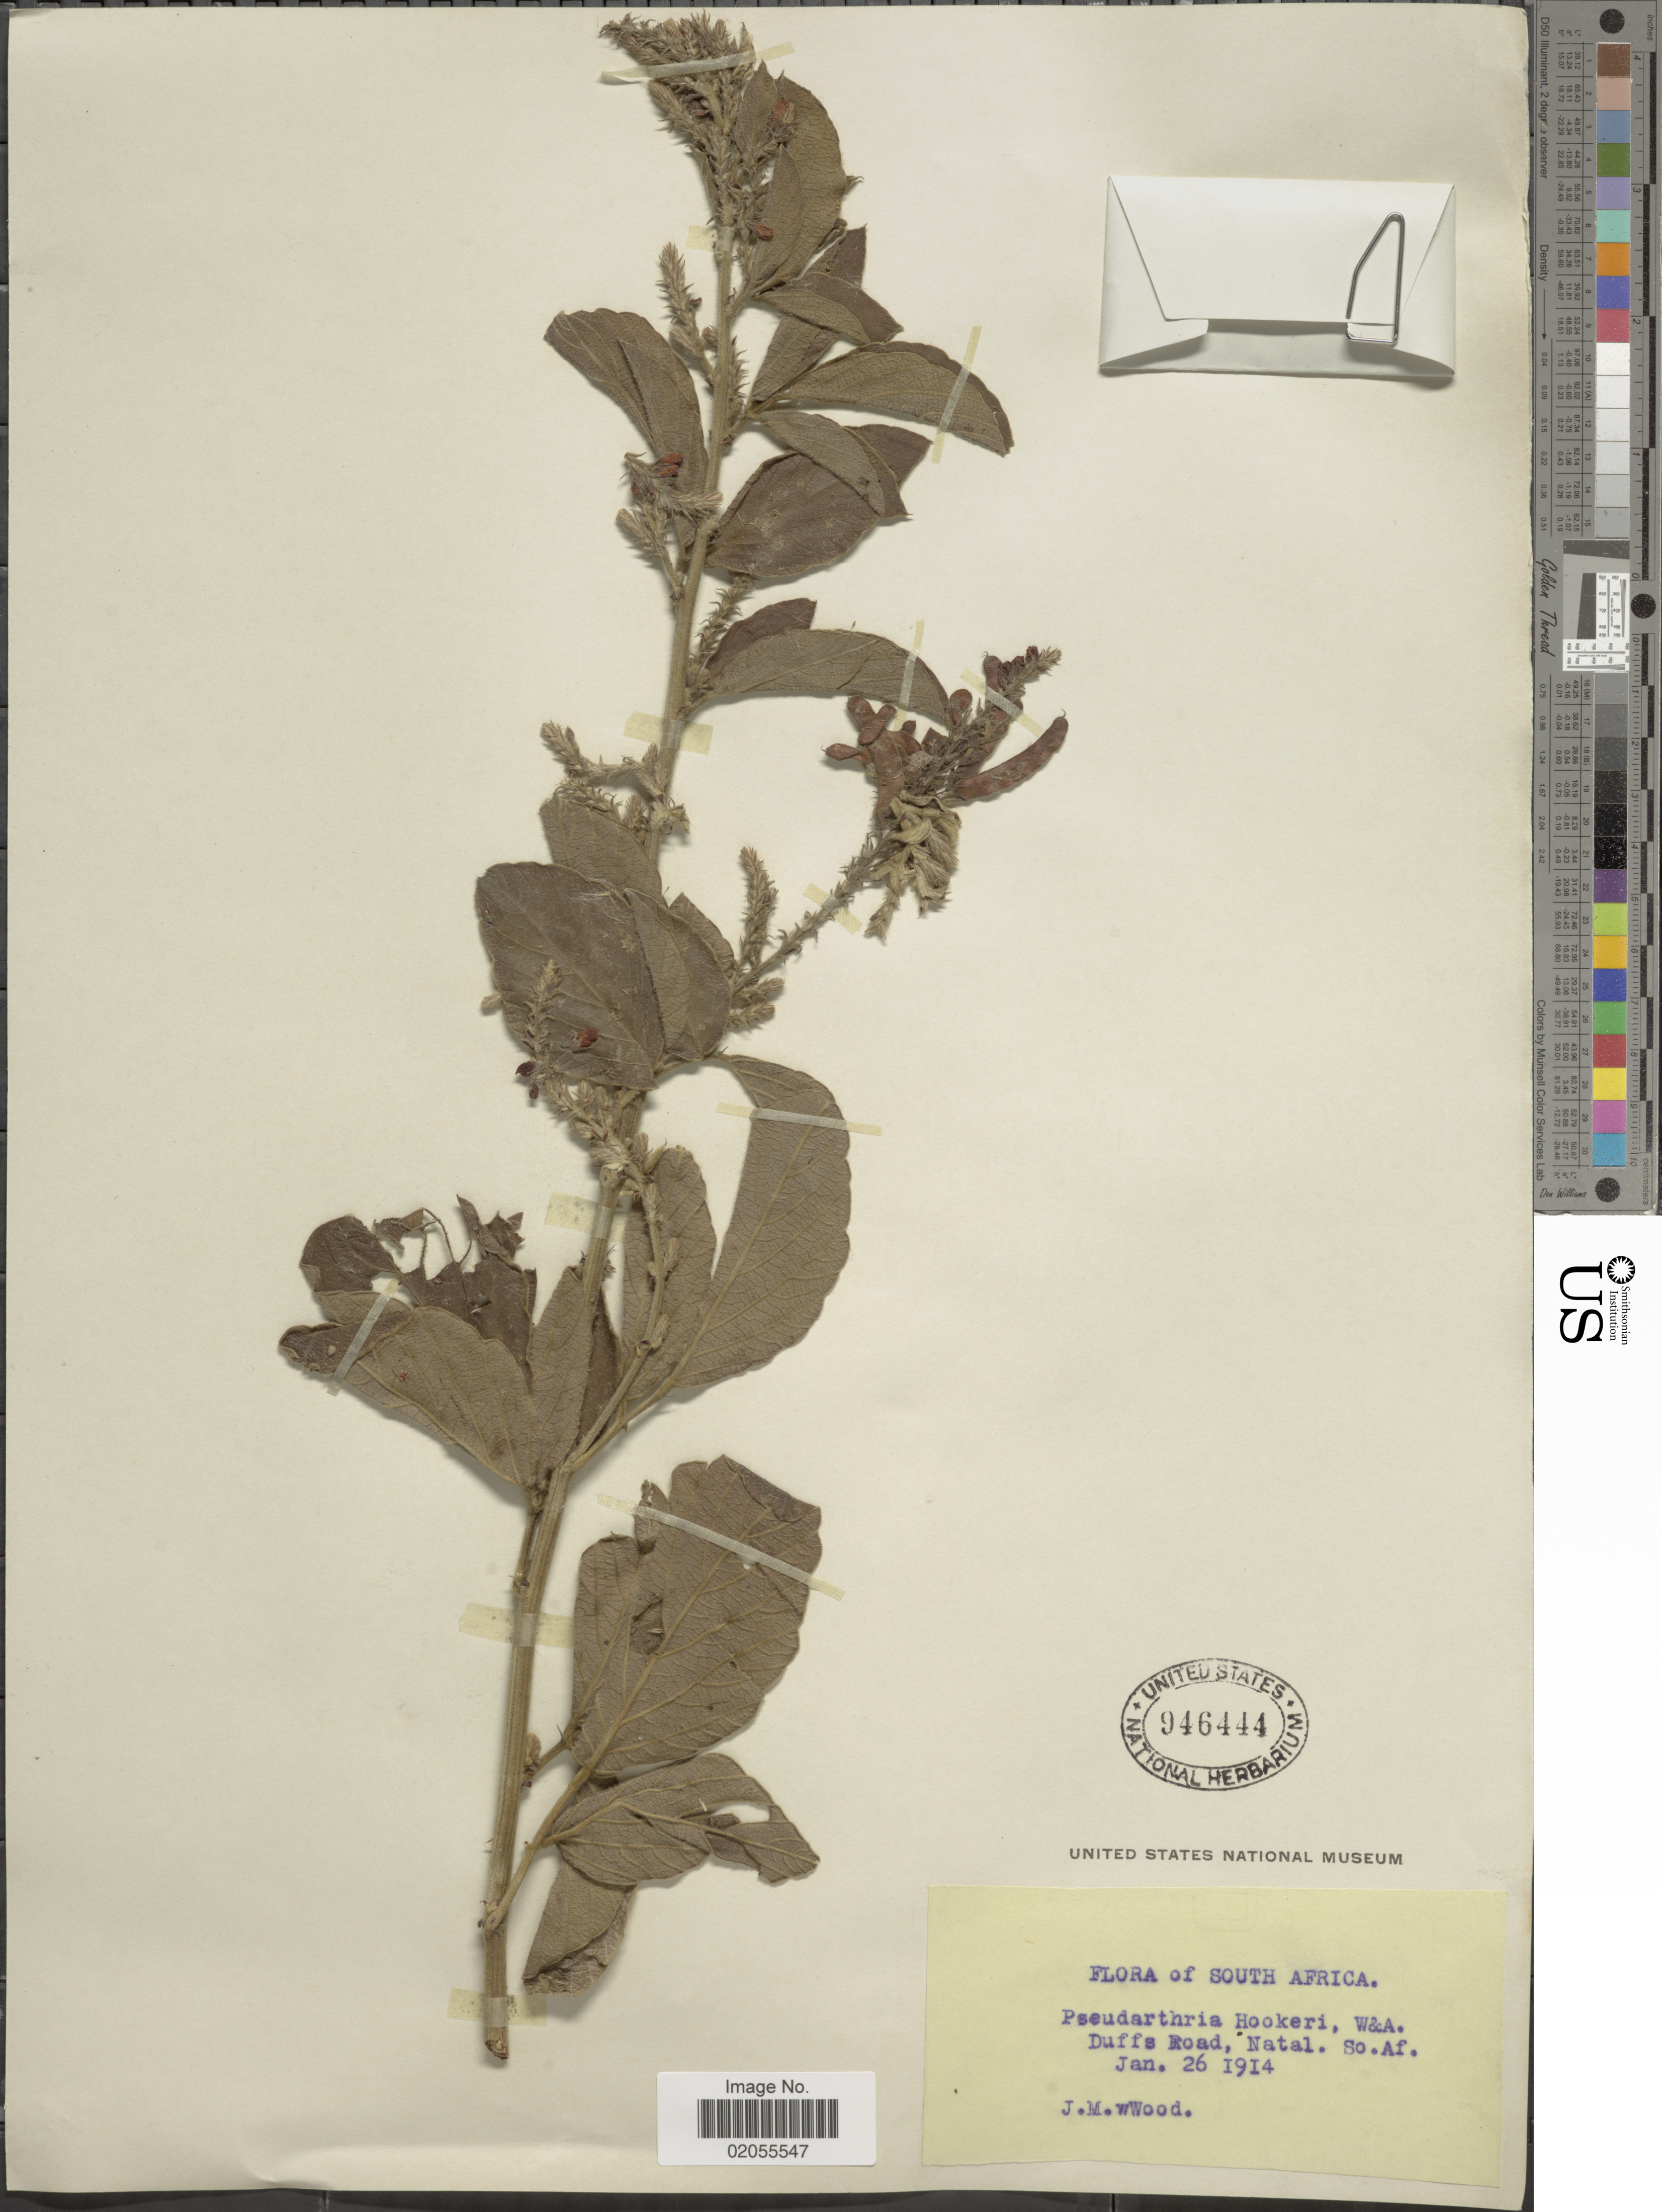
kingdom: Plantae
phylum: Tracheophyta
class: Magnoliopsida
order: Fabales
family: Fabaceae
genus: Pseudarthria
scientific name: Pseudarthria hookeri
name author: Wight & Arn.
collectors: J. M. Wood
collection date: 1914-01-26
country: South Africa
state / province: KwaZulu-Natal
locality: Duffs Road, Natal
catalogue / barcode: US 946444